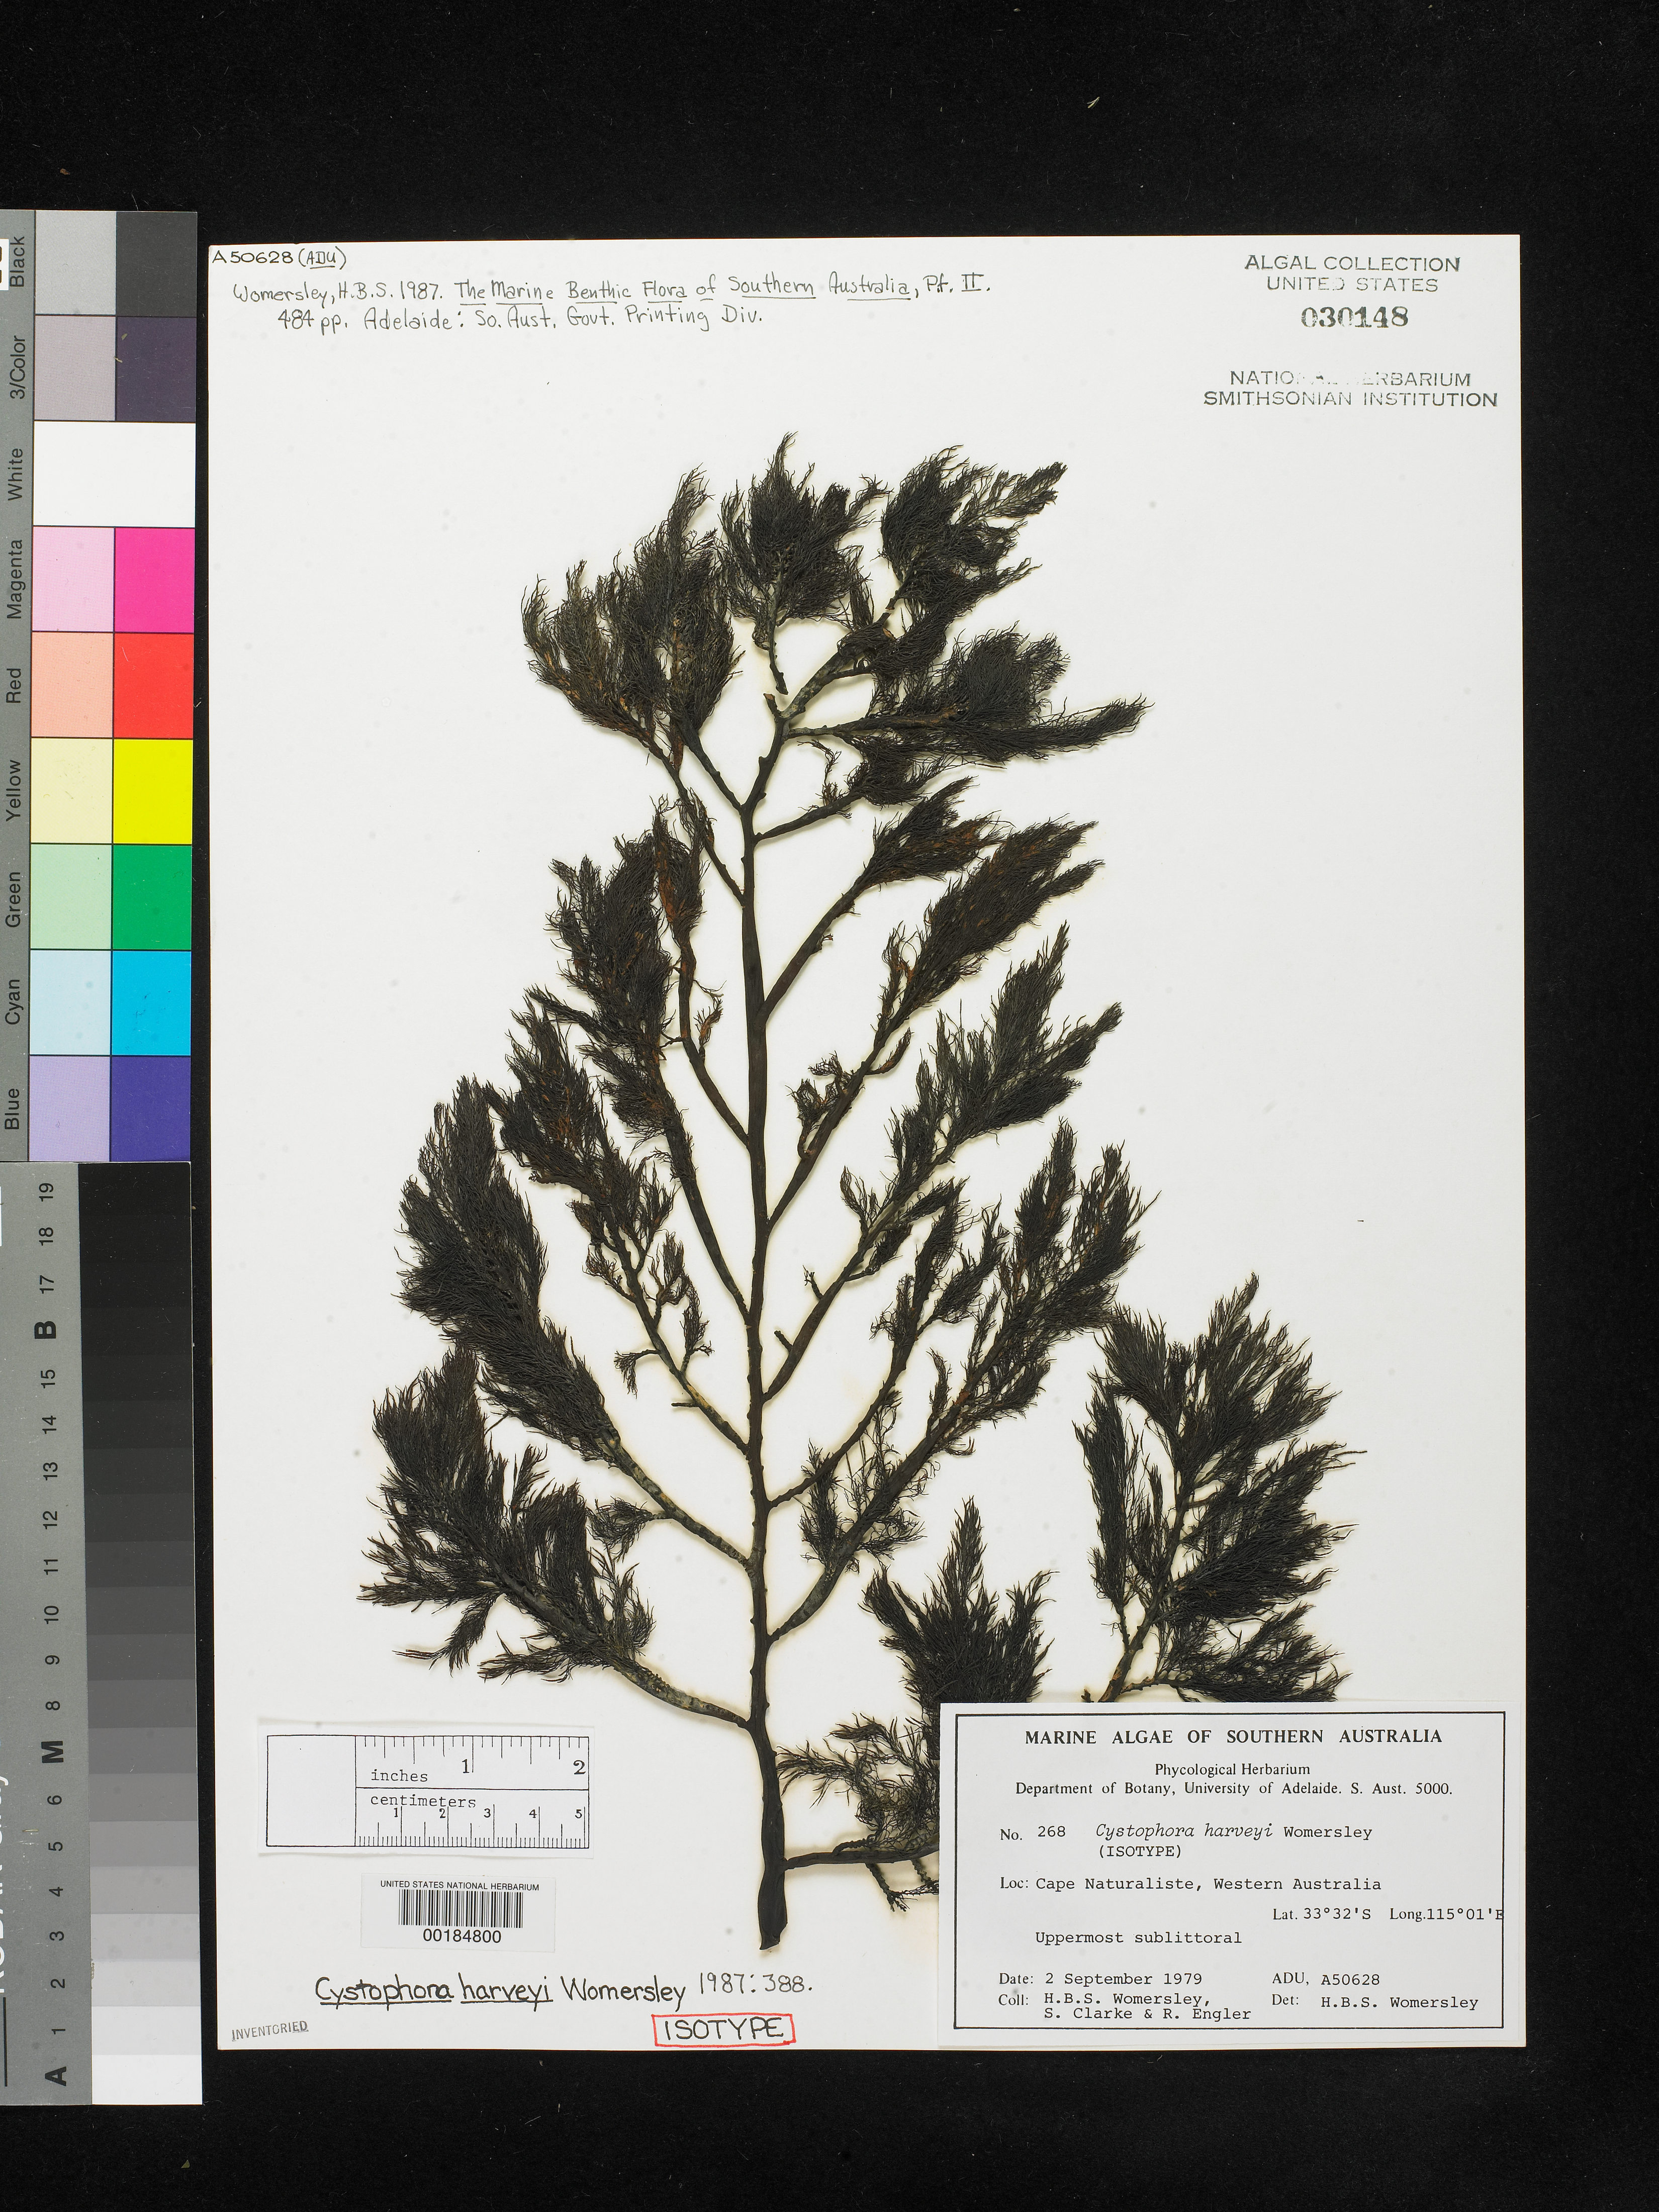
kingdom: Chromista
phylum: Ochrophyta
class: Phaeophyceae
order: Fucales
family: Sargassaceae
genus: Cystophora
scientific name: Cystophora harveyi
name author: Womersley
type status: Isotype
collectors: H. B. S. Womersley, S. M. Clarke & R. Engler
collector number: ADU A50628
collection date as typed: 02 Sep 1979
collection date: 1979-09-02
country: Australia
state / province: Western Australia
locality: Cape Naturaliste.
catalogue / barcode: US 30148